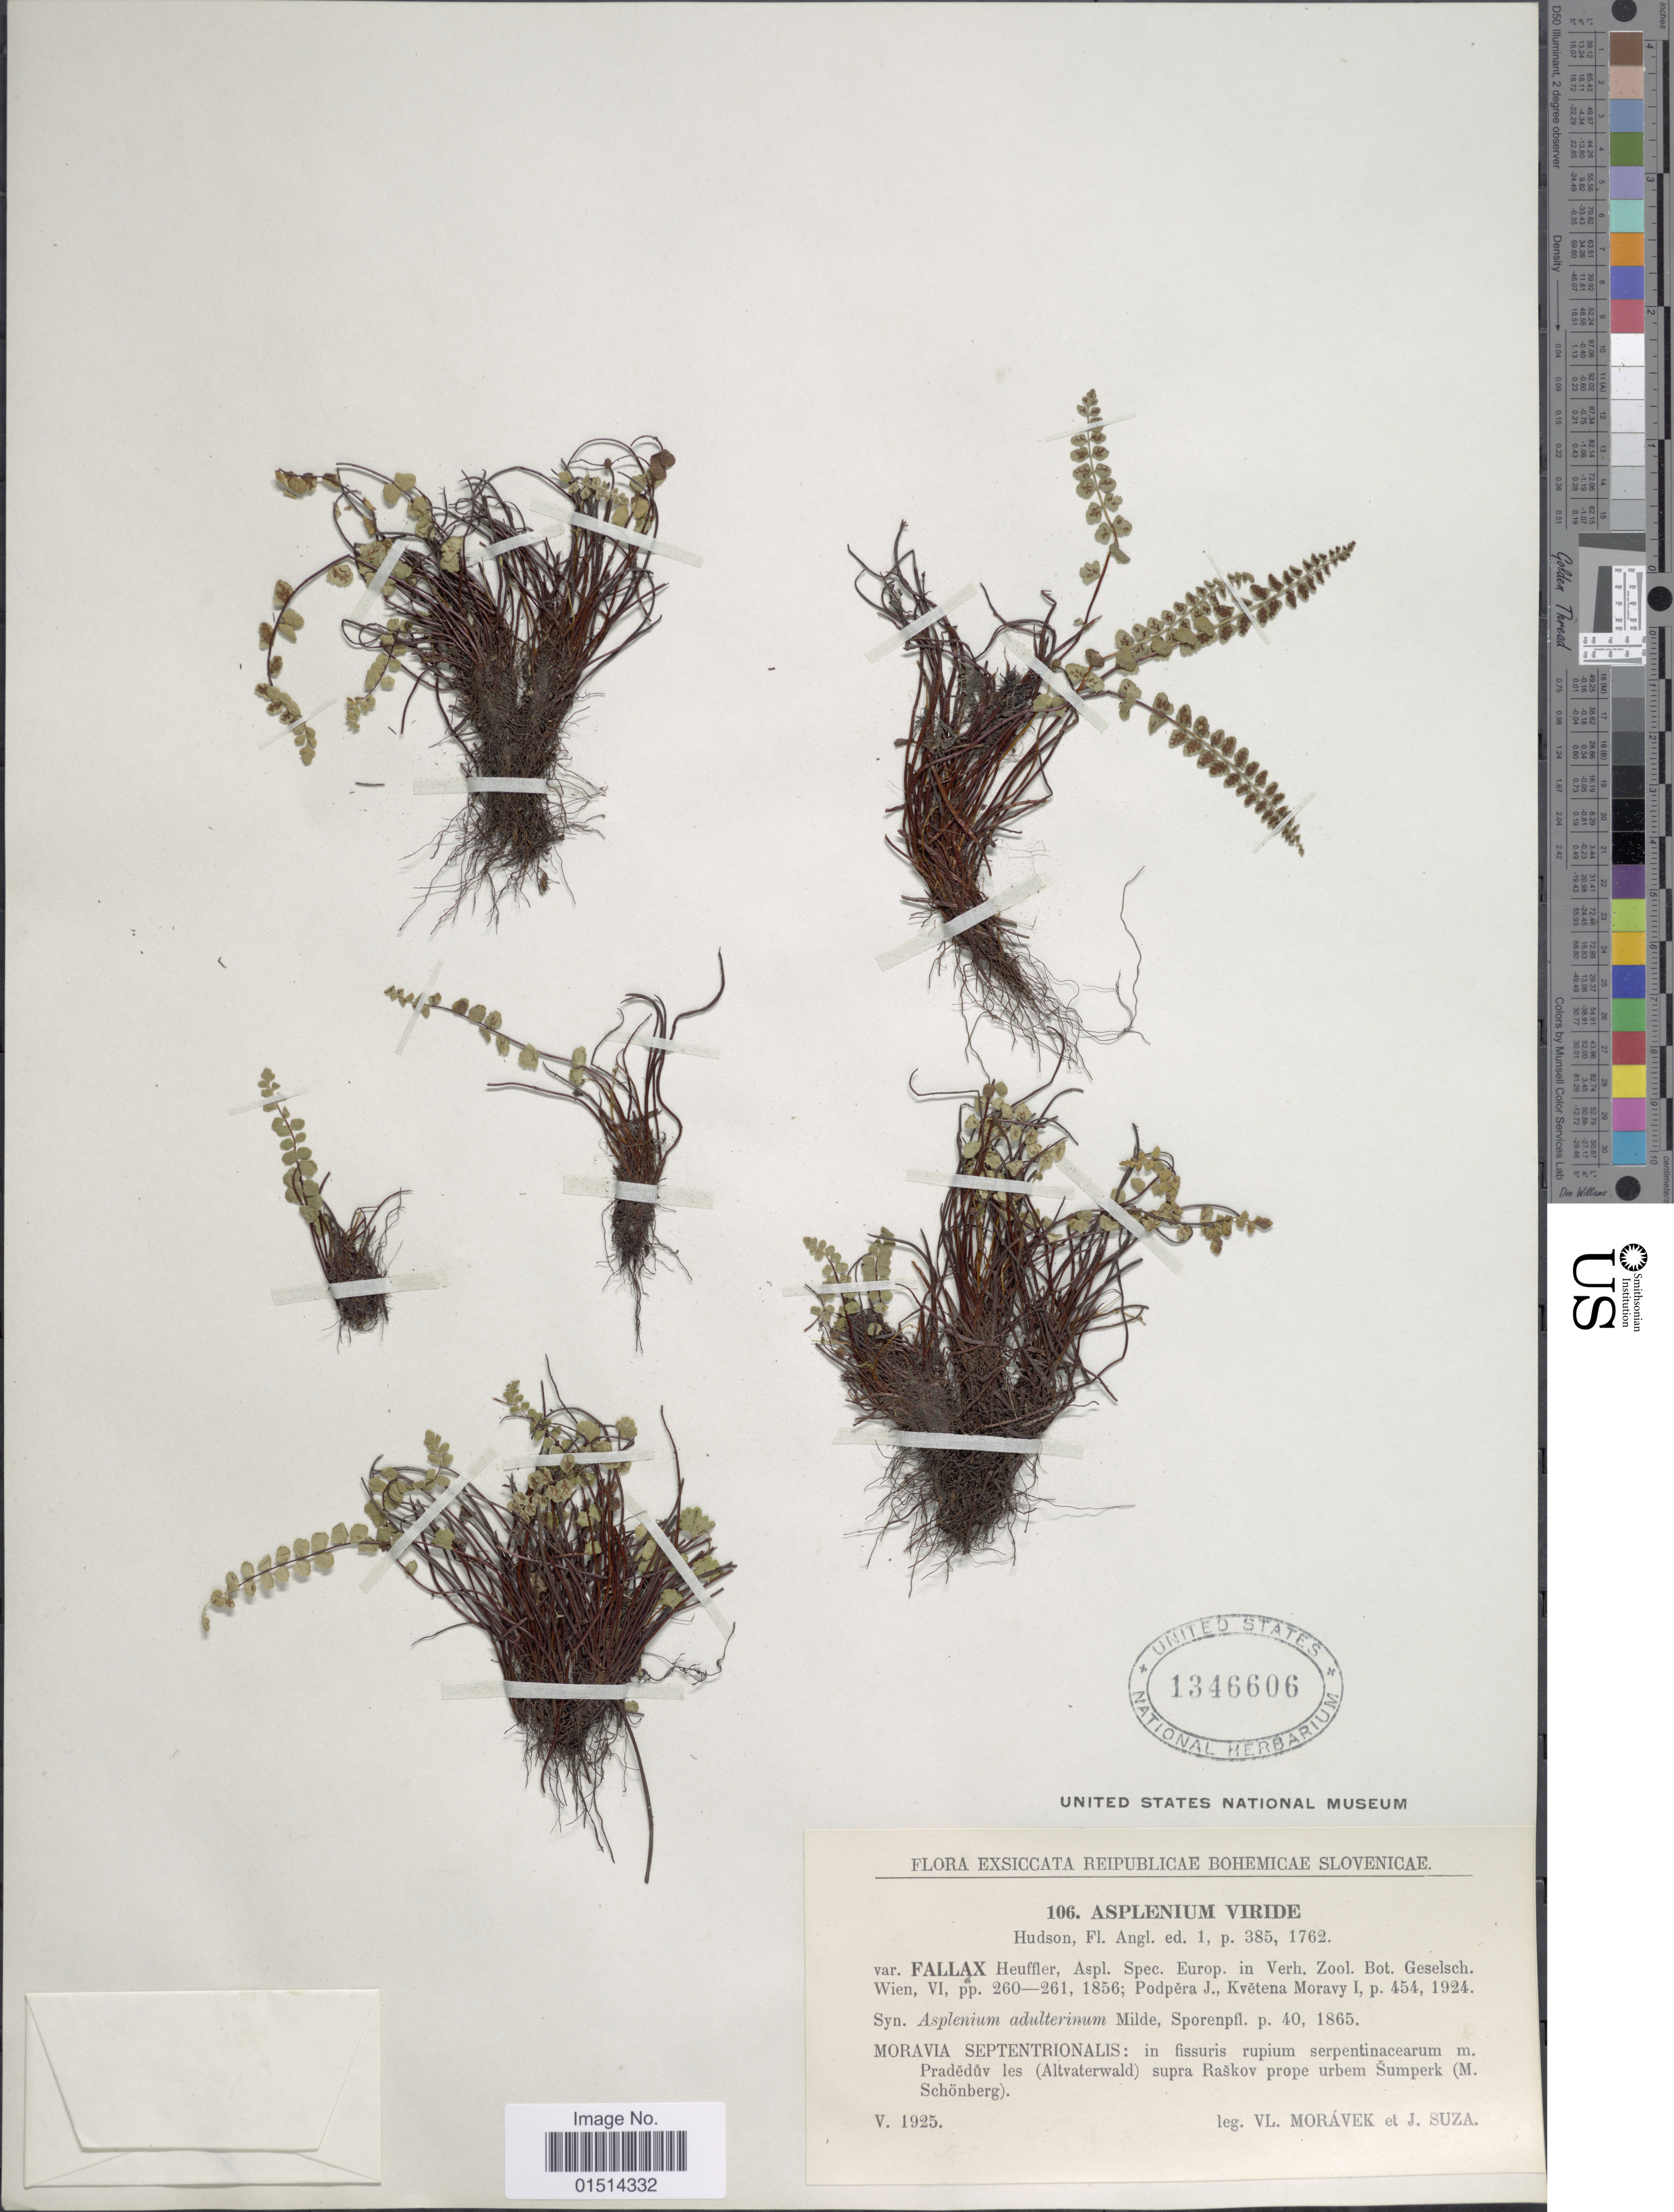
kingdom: Plantae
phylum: Tracheophyta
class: Polypodiopsida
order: Polypodiales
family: Aspleniaceae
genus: Asplenium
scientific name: Asplenium viride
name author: Huds.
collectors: V. Moravek & J. Suza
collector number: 106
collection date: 1925-05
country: Czechia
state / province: Olomouc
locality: Bohemicae Slovenicae, Moravia Septentrionalis: in fissuris rupium serpentinacearum m. Pradeduv les (Altvaterwald) supra Raskov prope urbem Sumperk (M. Schonberg)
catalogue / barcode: US 1346606